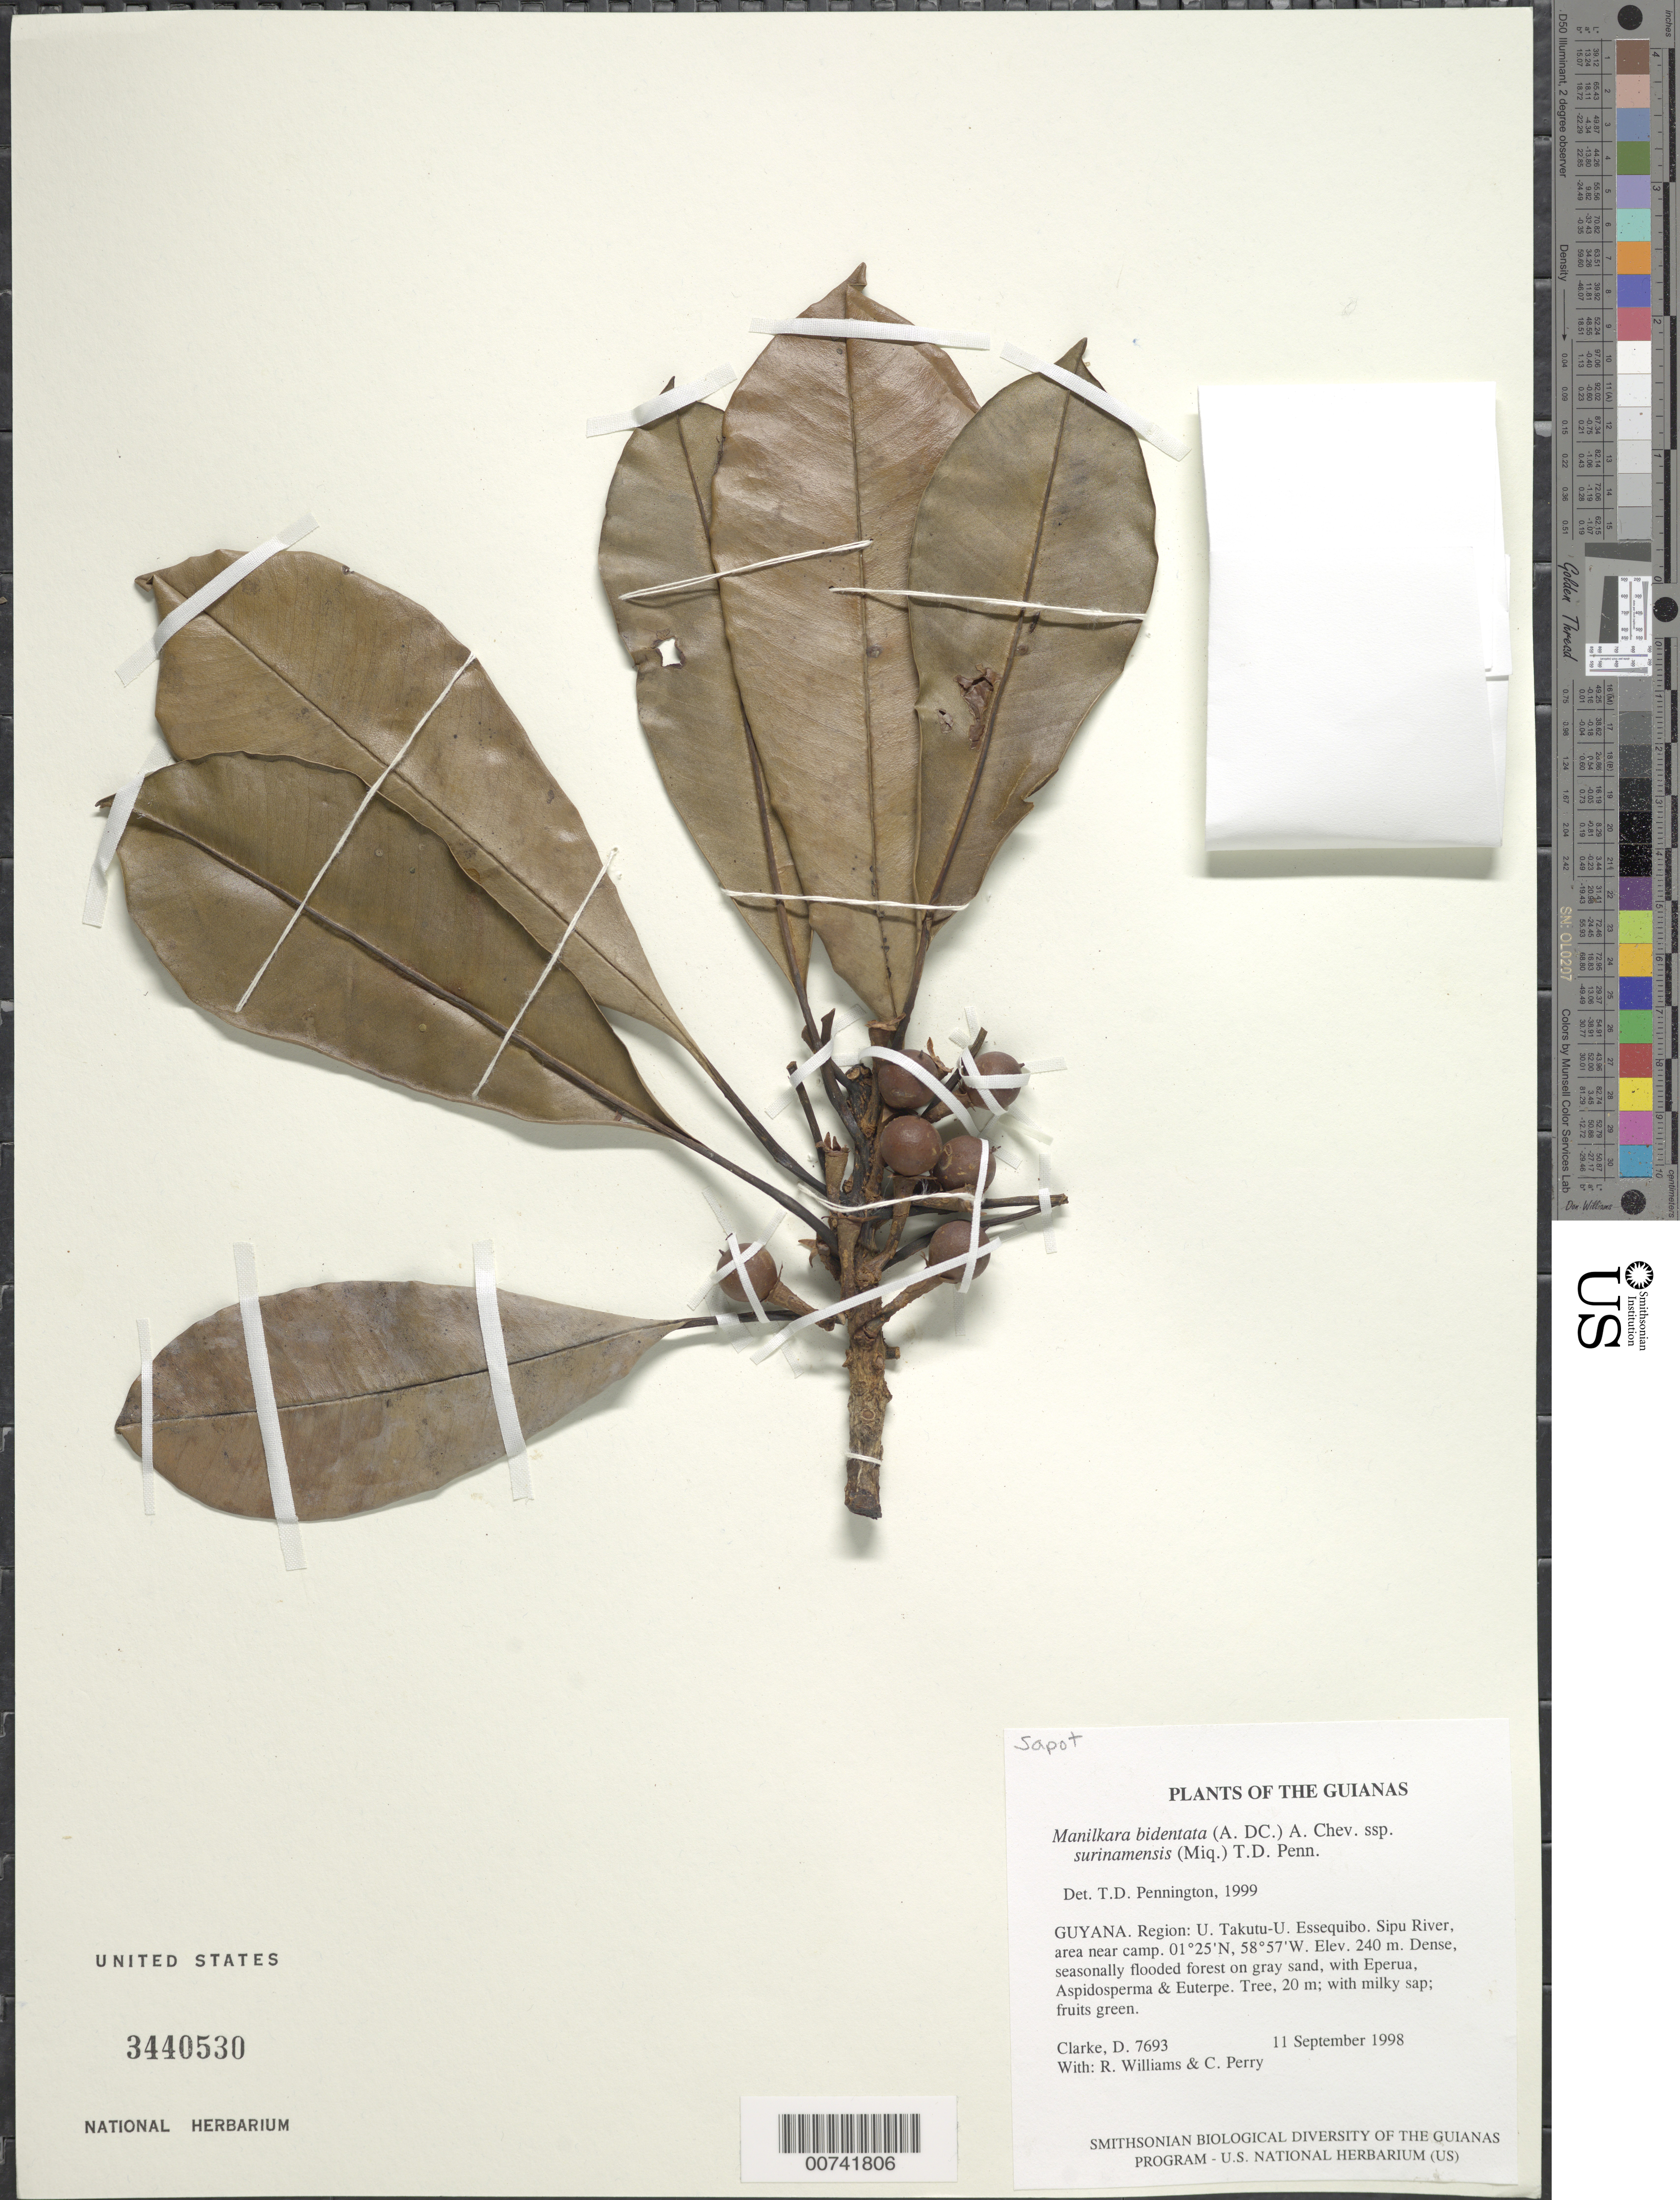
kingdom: Plantae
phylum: Tracheophyta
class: Magnoliopsida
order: Ericales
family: Sapotaceae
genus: Manilkara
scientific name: Manilkara bidentata subsp. surinamensis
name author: (Miq.) T.D. Penn.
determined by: Pennington, T. D., (K)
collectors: H. D. Clarke, R. Williams & C. Perry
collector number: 7693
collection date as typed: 11 September 1998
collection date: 1998-09-11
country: Guyana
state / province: U. Takutu-U. Essequibo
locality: Sipu River, area near camp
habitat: Dense, seasonally flooded forest on gray sand, with Eperua, Aspidosperma & Euterpe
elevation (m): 240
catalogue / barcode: US 3440530